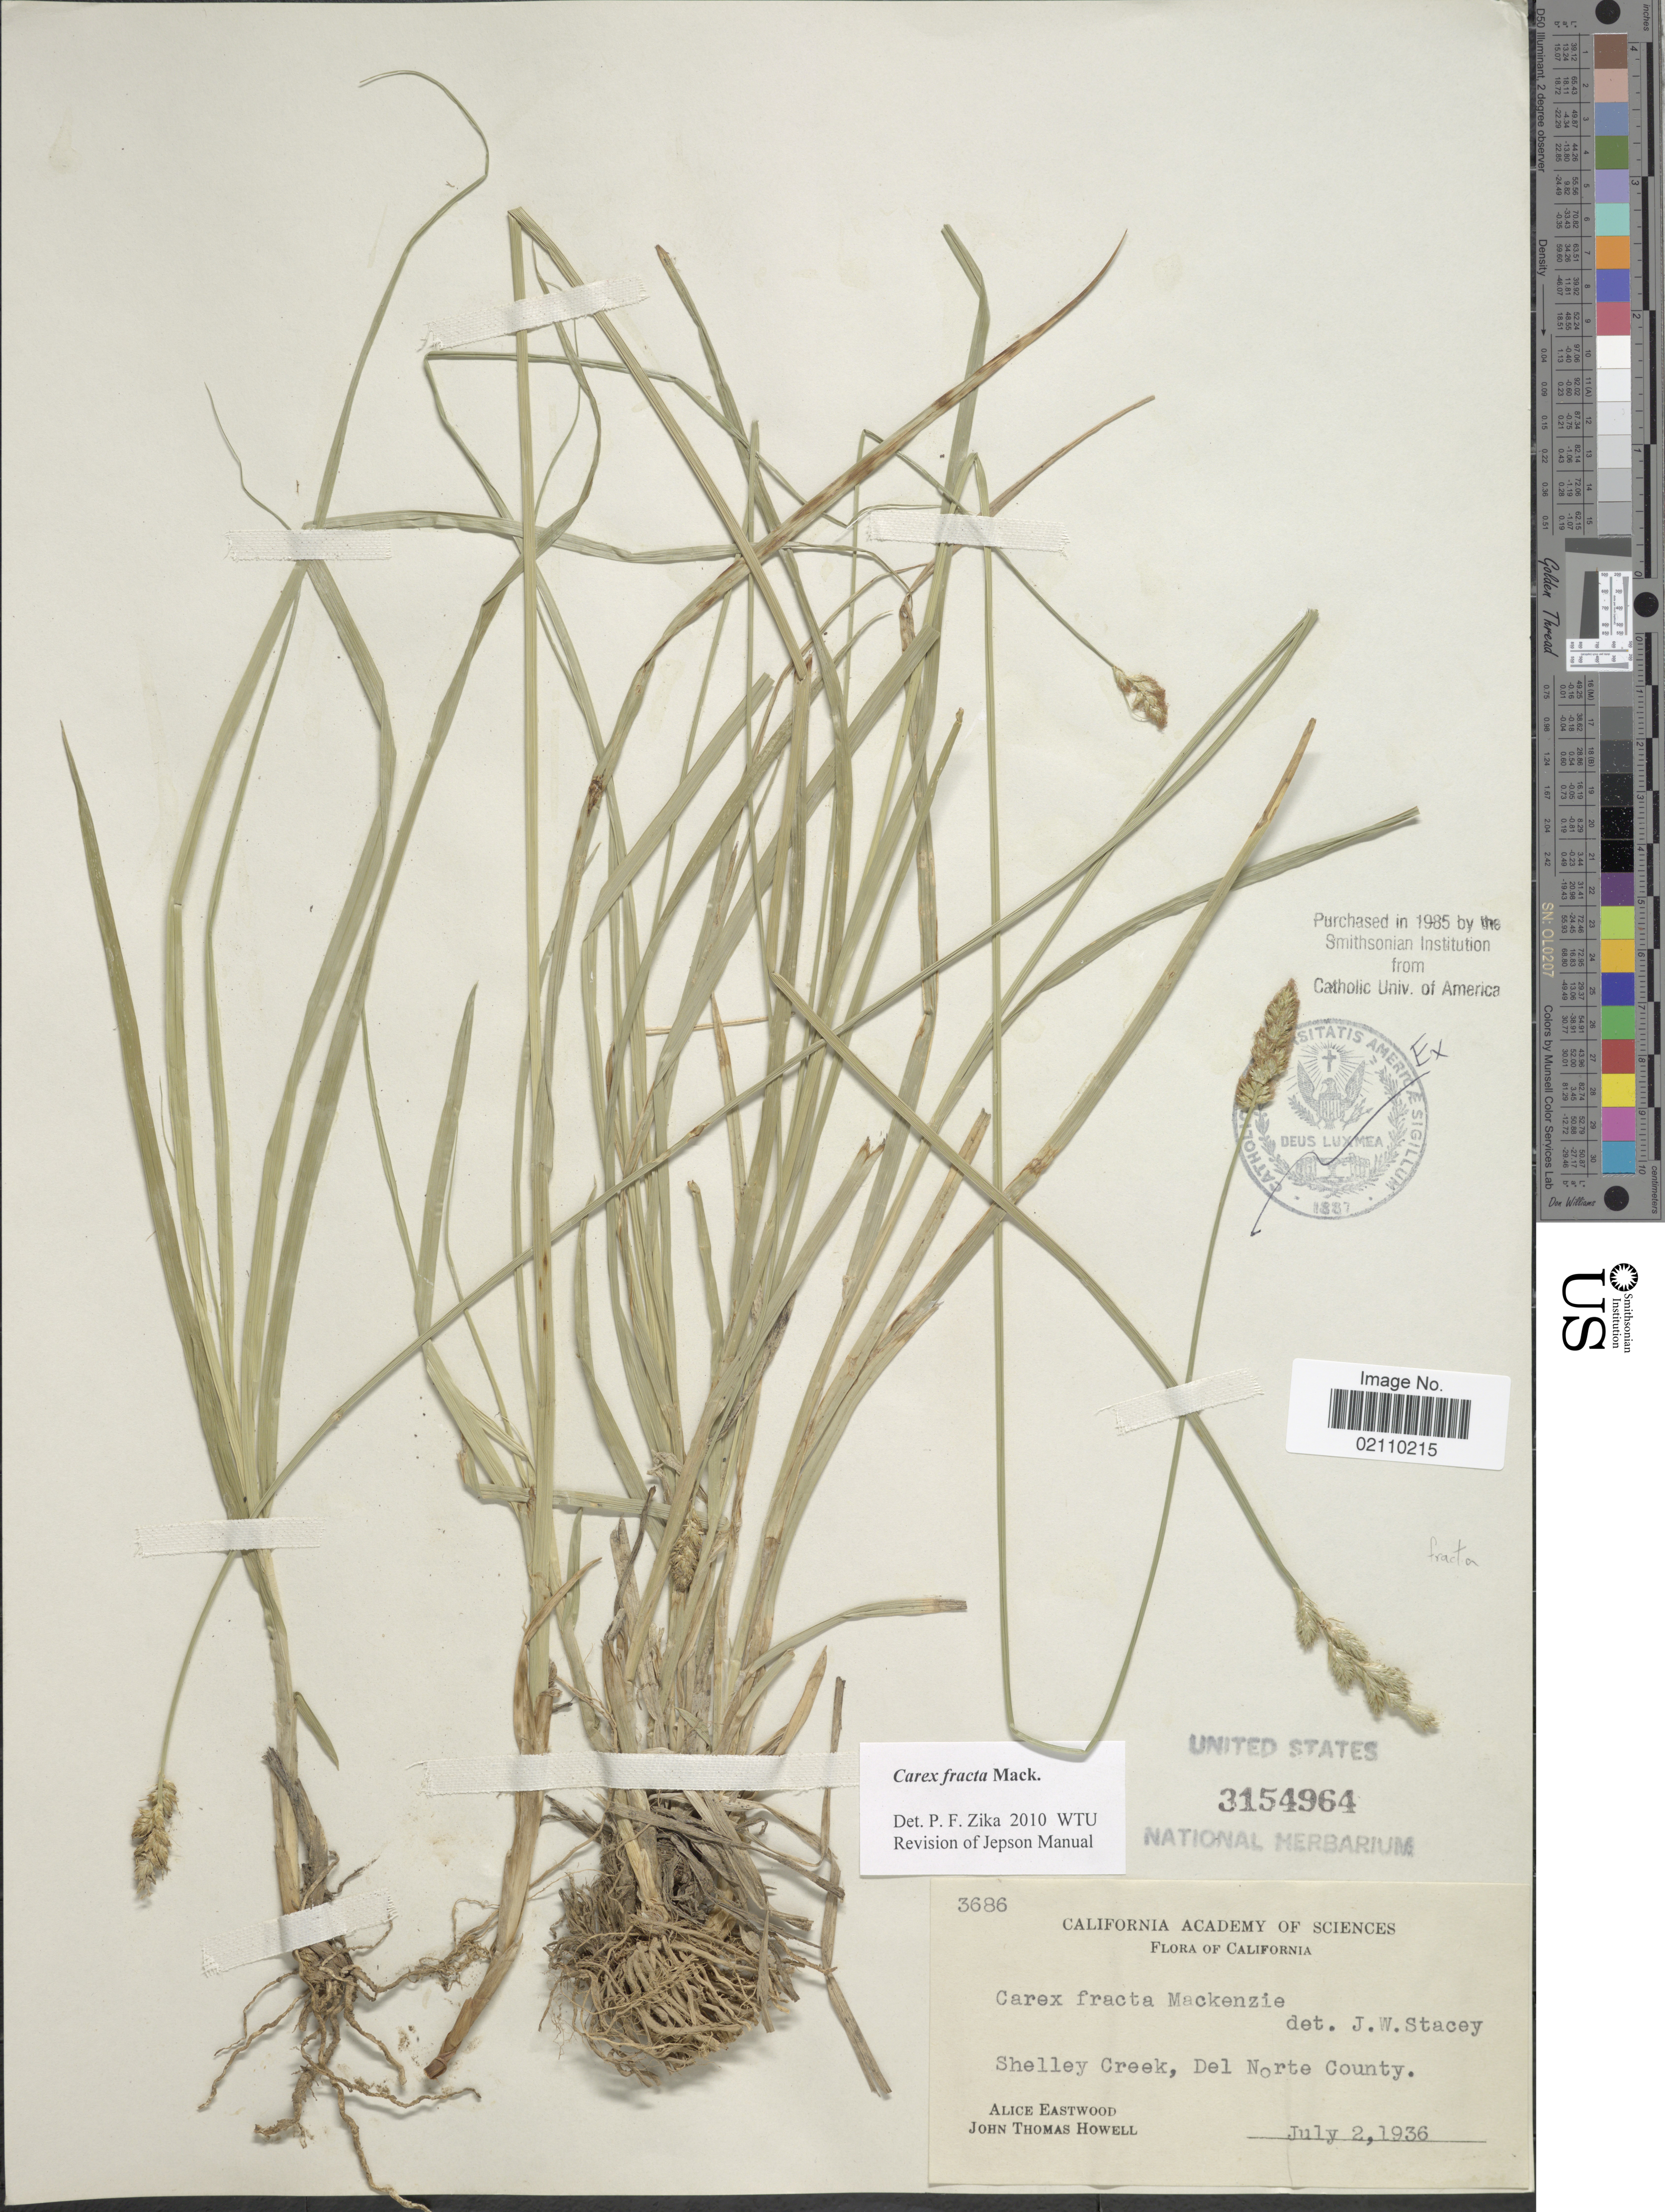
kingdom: Plantae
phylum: Tracheophyta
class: Liliopsida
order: Poales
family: Cyperaceae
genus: Carex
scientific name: Carex fracta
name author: Mack.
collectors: A. Eastwood & J. T. Howell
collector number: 3686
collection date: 1936-07-02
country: United States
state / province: California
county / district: Del Norte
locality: Shelley Creek, Del Norte County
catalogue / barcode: US 3154964